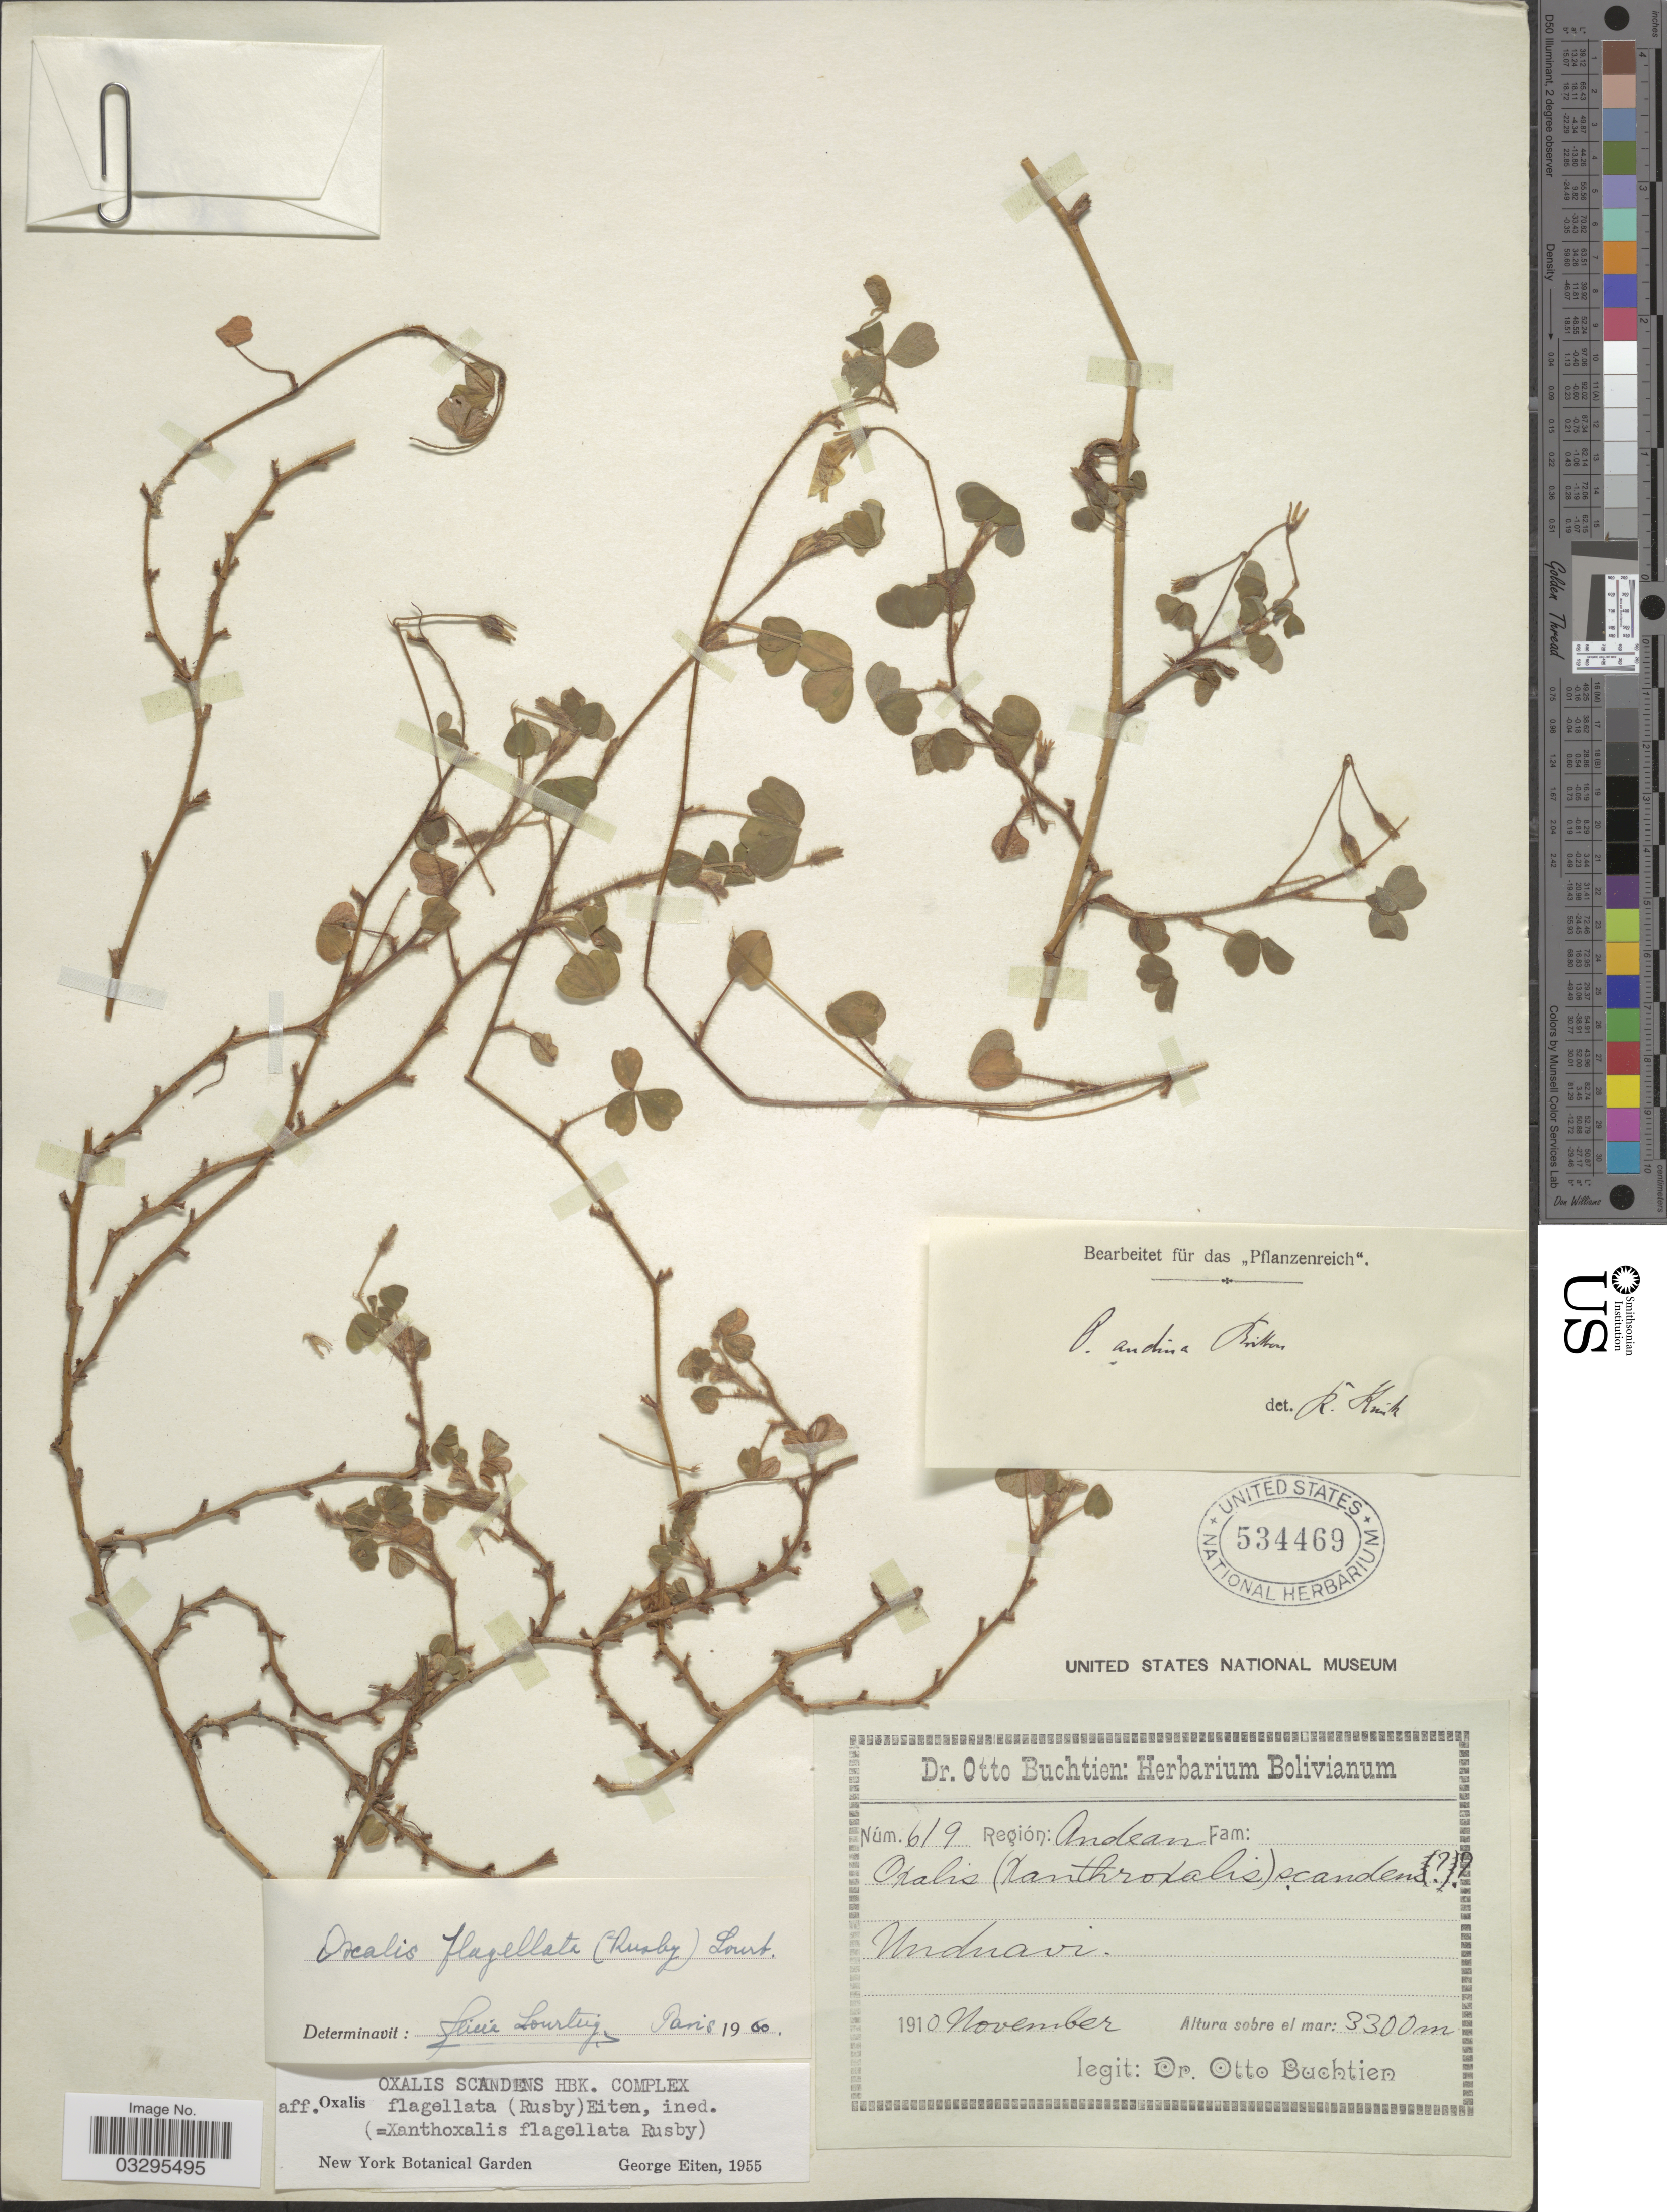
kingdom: Plantae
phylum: Tracheophyta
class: Magnoliopsida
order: Oxalidales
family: Oxalidaceae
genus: Oxalis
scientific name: Oxalis flagellata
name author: (Rusby) Lourteig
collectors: O. Buchtien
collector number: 619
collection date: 1910-11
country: Bolivia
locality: Región: Andean. Unduavi.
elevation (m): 3300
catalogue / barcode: US 534469